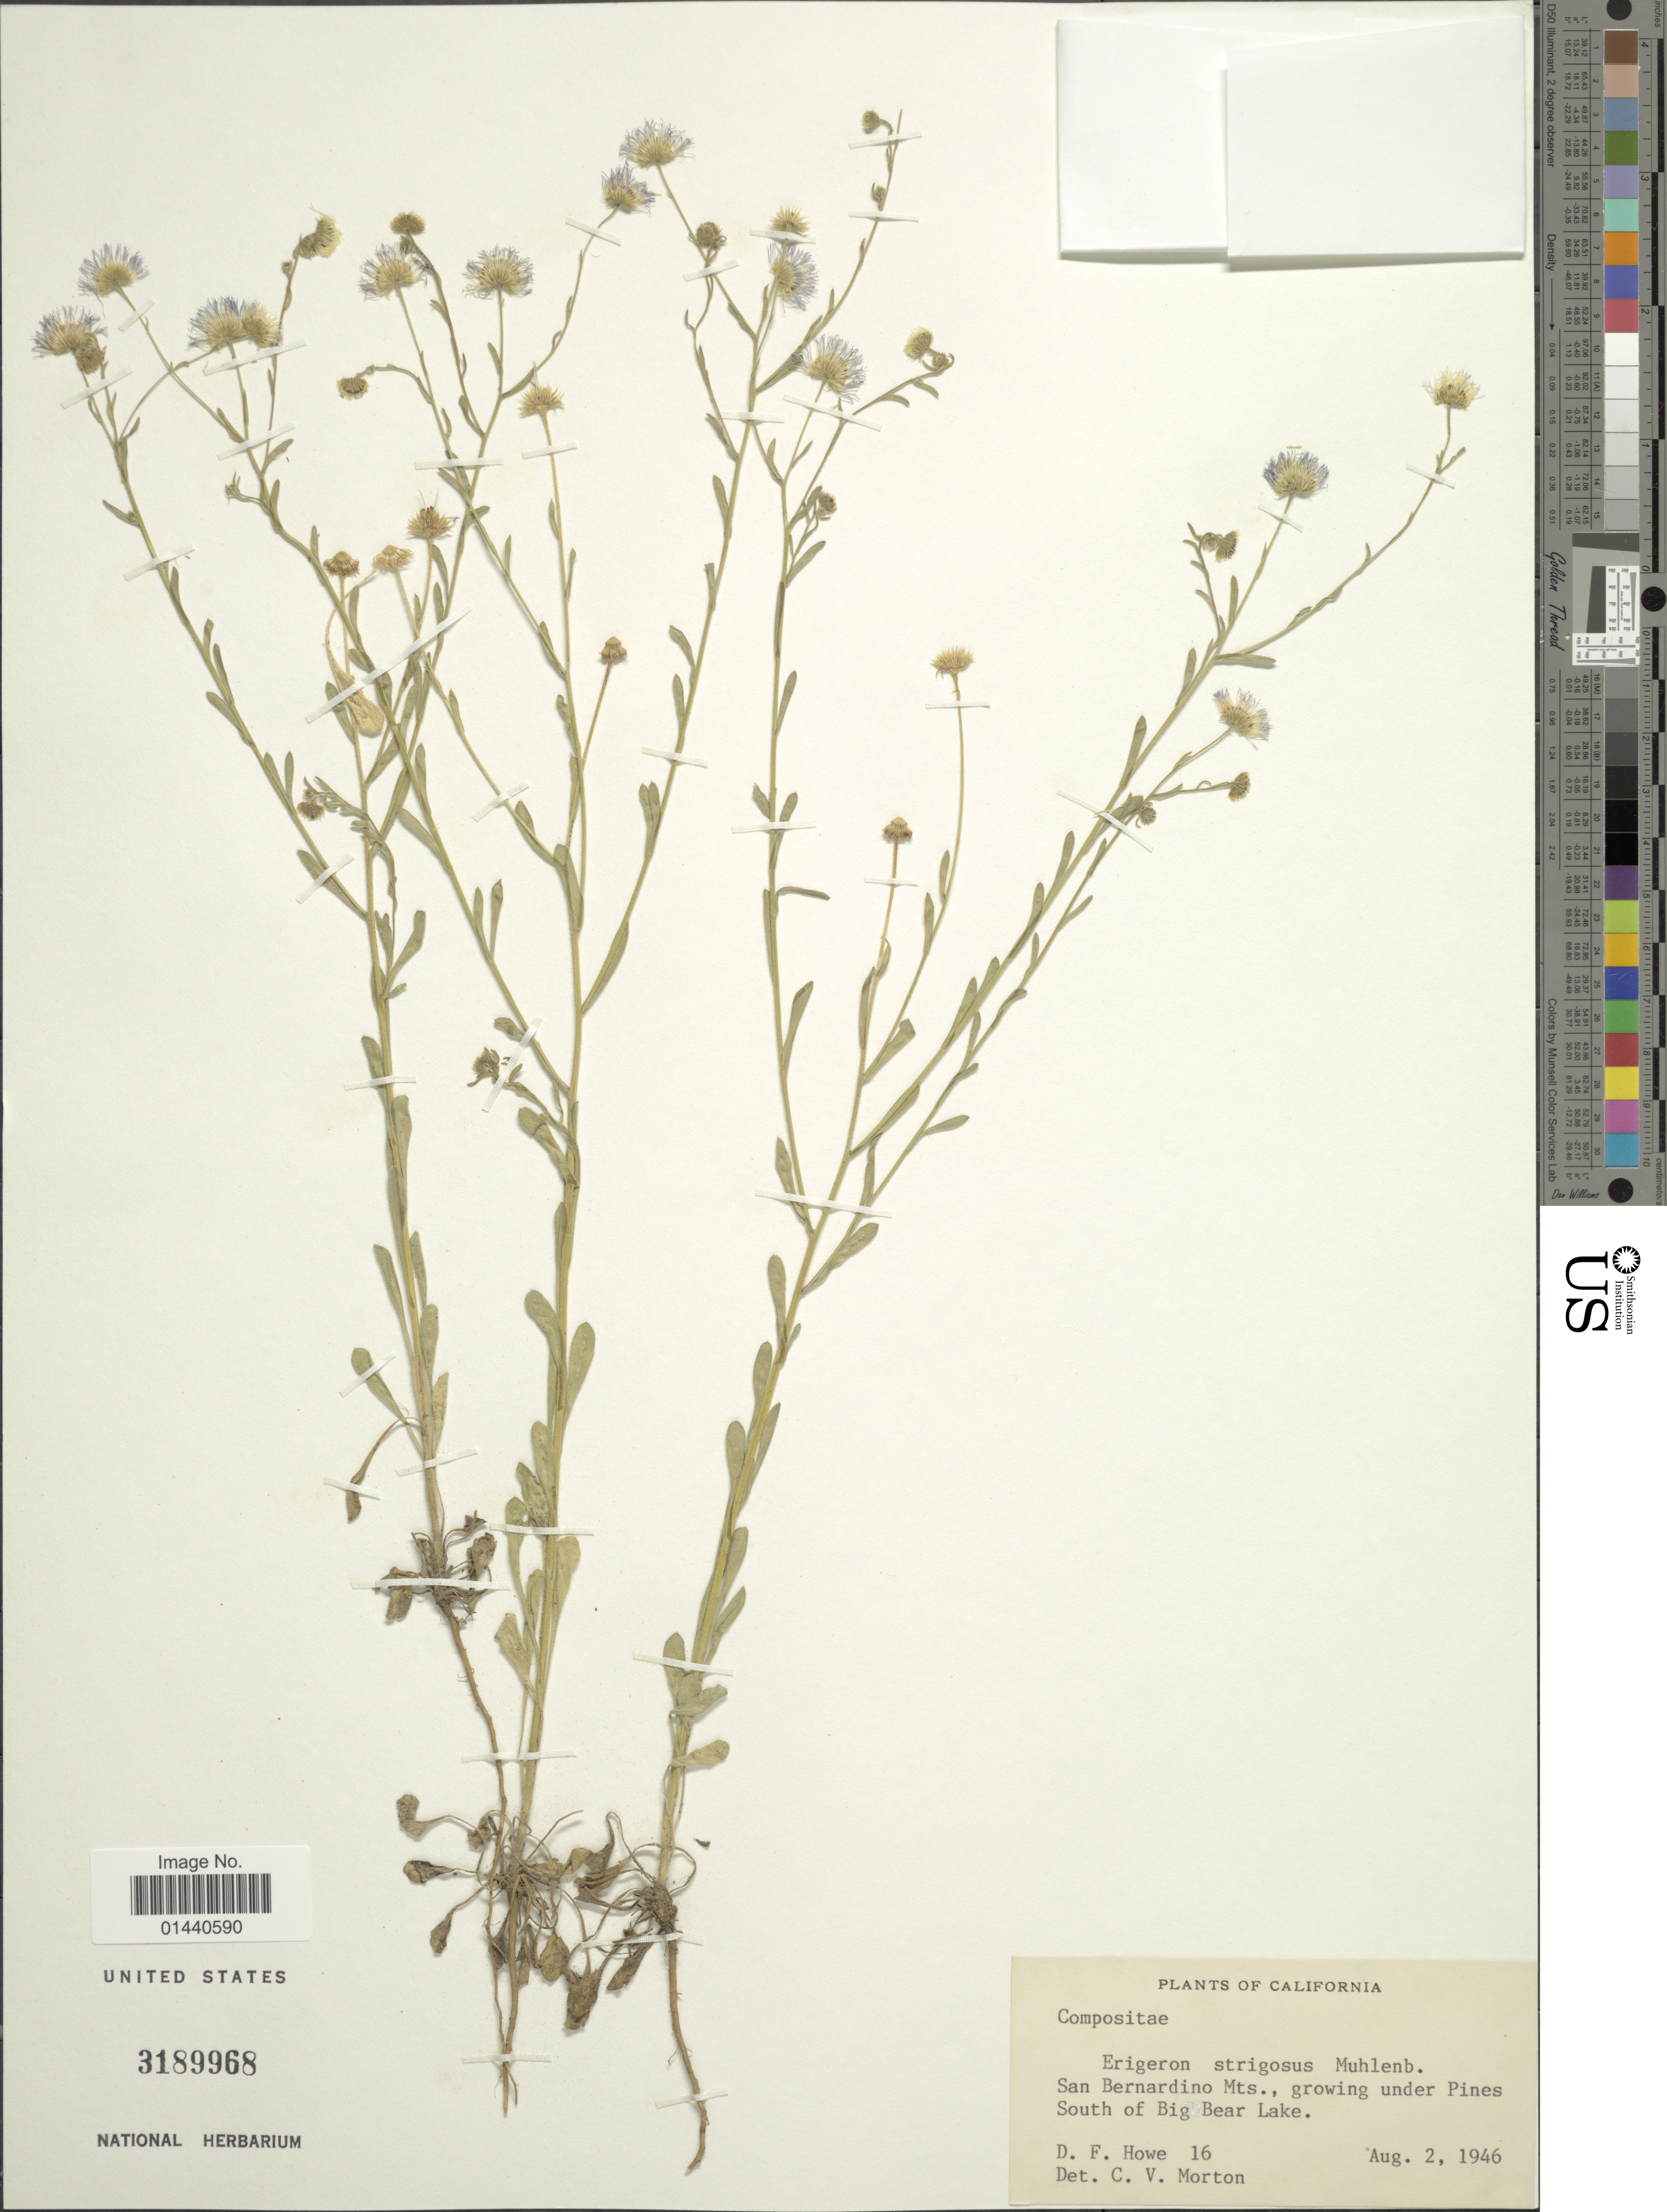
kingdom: Plantae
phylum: Tracheophyta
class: Magnoliopsida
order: Asterales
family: Asteraceae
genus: Erigeron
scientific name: Erigeron strigosus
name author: Muhl. ex Willd.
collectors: D. Howe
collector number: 16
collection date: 1946-08-02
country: United States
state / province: California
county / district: San Bernardino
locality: San Bernardino Mts., growing under Pines South of Big Bear Lake.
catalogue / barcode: US 3189968